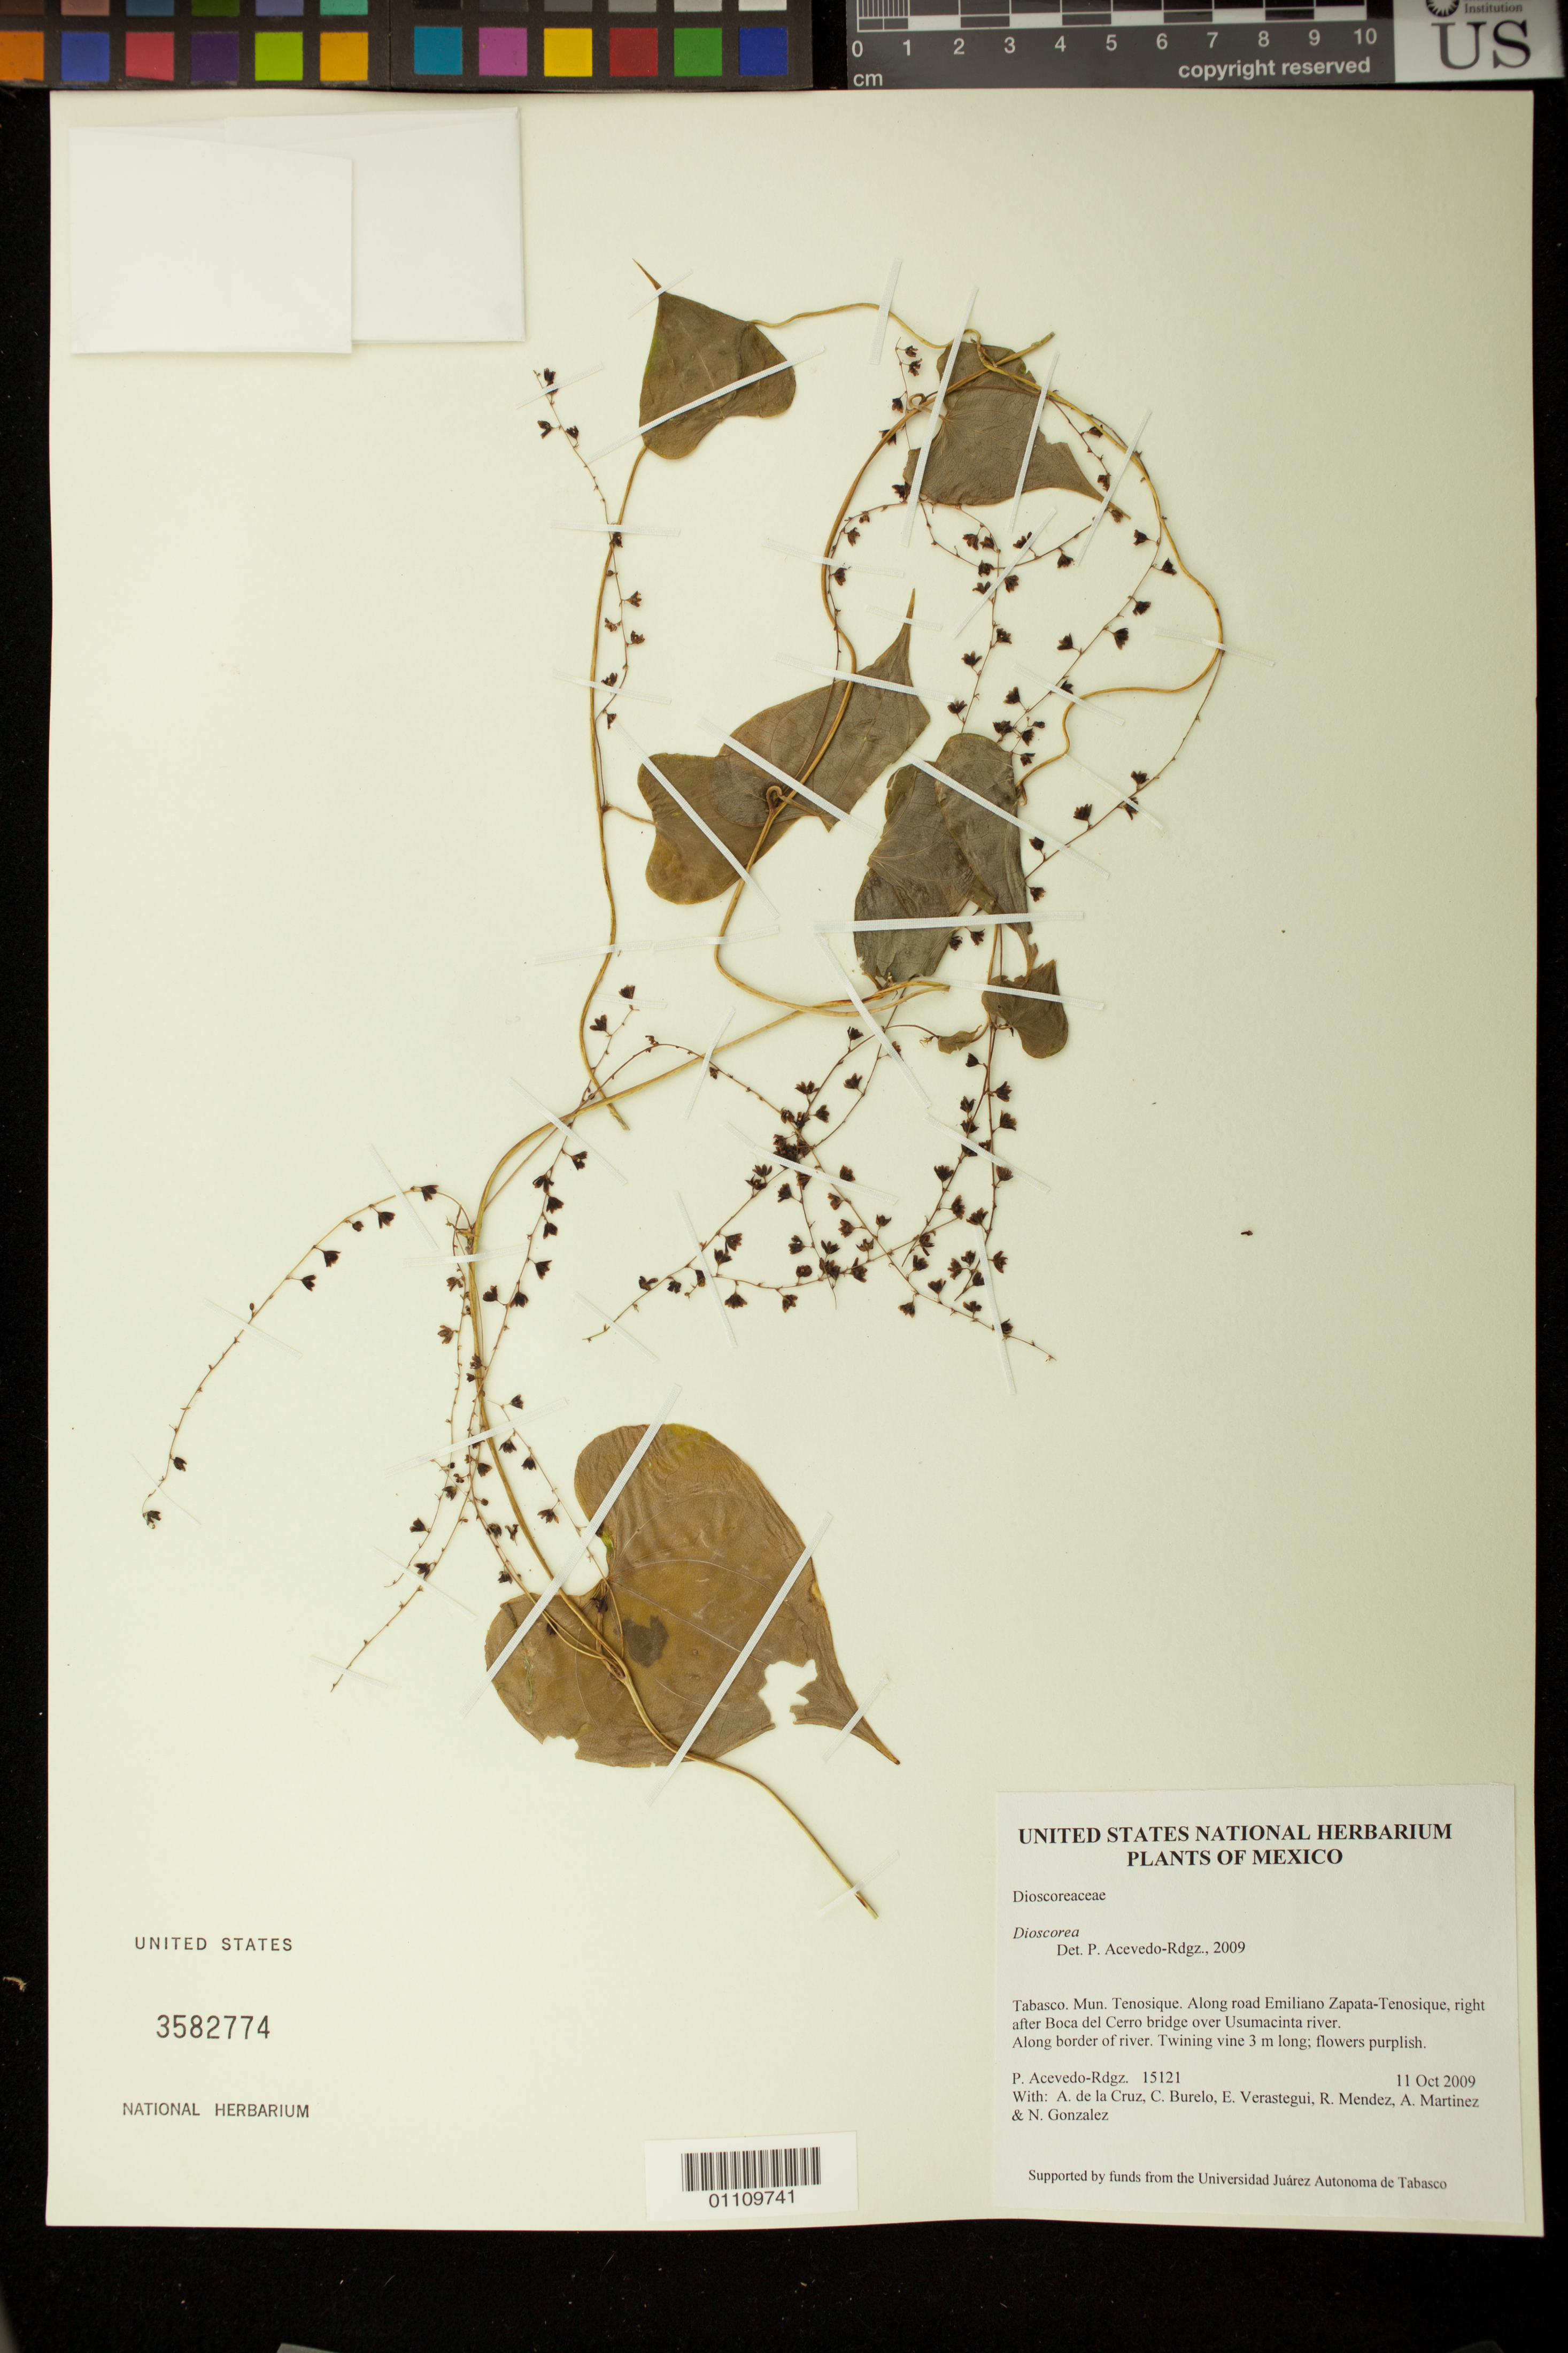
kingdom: Plantae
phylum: Tracheophyta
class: Liliopsida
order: Dioscoreales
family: Dioscoreaceae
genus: Dioscorea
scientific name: Dioscorea sp.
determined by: Acevedo-Rodríguez, P., (BOT), Smithsonian Institution - National Museum of Natural History (UNITED STATES)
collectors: P. Acevedo-Rodr., A. de la Cruz, C. Burelo, E. Verastegui, R. Mendez & A. Martinez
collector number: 15121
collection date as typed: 11 Oct 2009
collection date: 2009-10-11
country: Mexico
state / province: Tabasco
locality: Mun. Tenosique. Along road Emiliano Zapata-Tenosique, right after Boca del Cerro bridge over Usumacinta river.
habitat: Along border of river.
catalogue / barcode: US 3582774